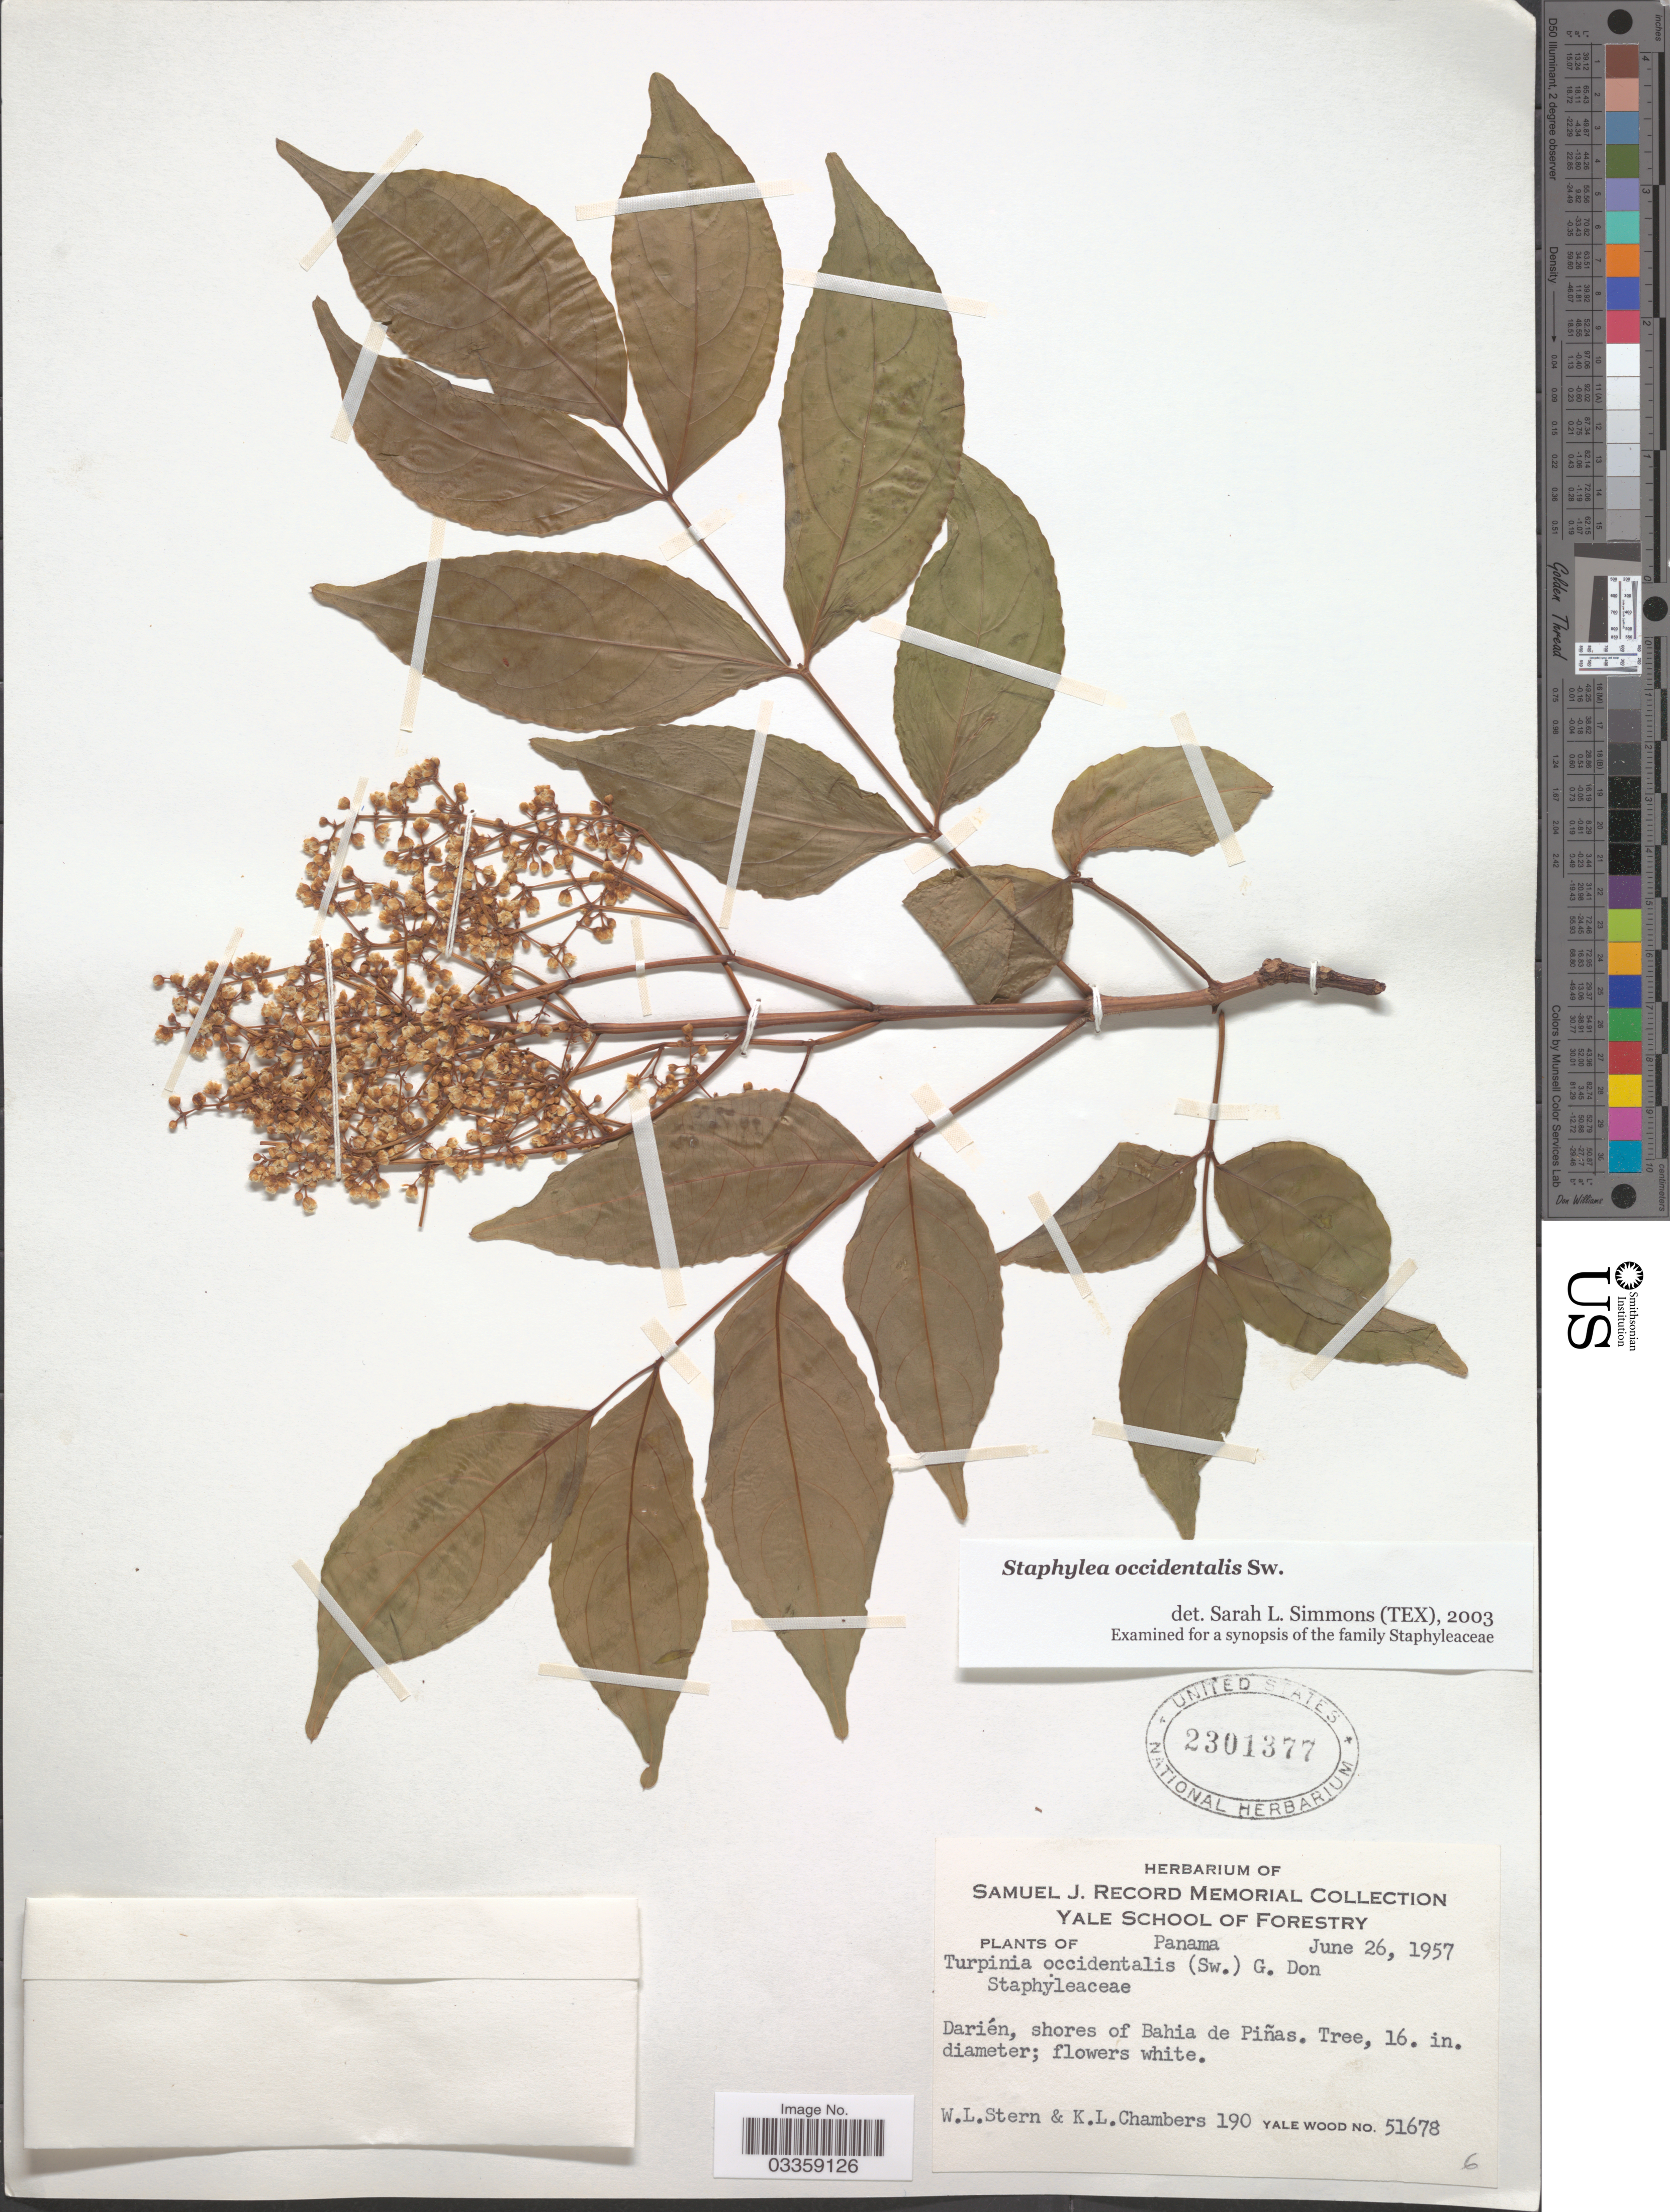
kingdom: Plantae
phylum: Tracheophyta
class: Magnoliopsida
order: Crossosomatales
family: Staphyleaceae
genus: Turpinia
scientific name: Turpinia occidentalis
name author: (Sw.) G. Don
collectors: W. L. Stern & K. Chambers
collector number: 190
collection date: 1957-06-26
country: Panama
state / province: Darién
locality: Shores of Bahia de Piñas.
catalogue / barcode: US 2301377